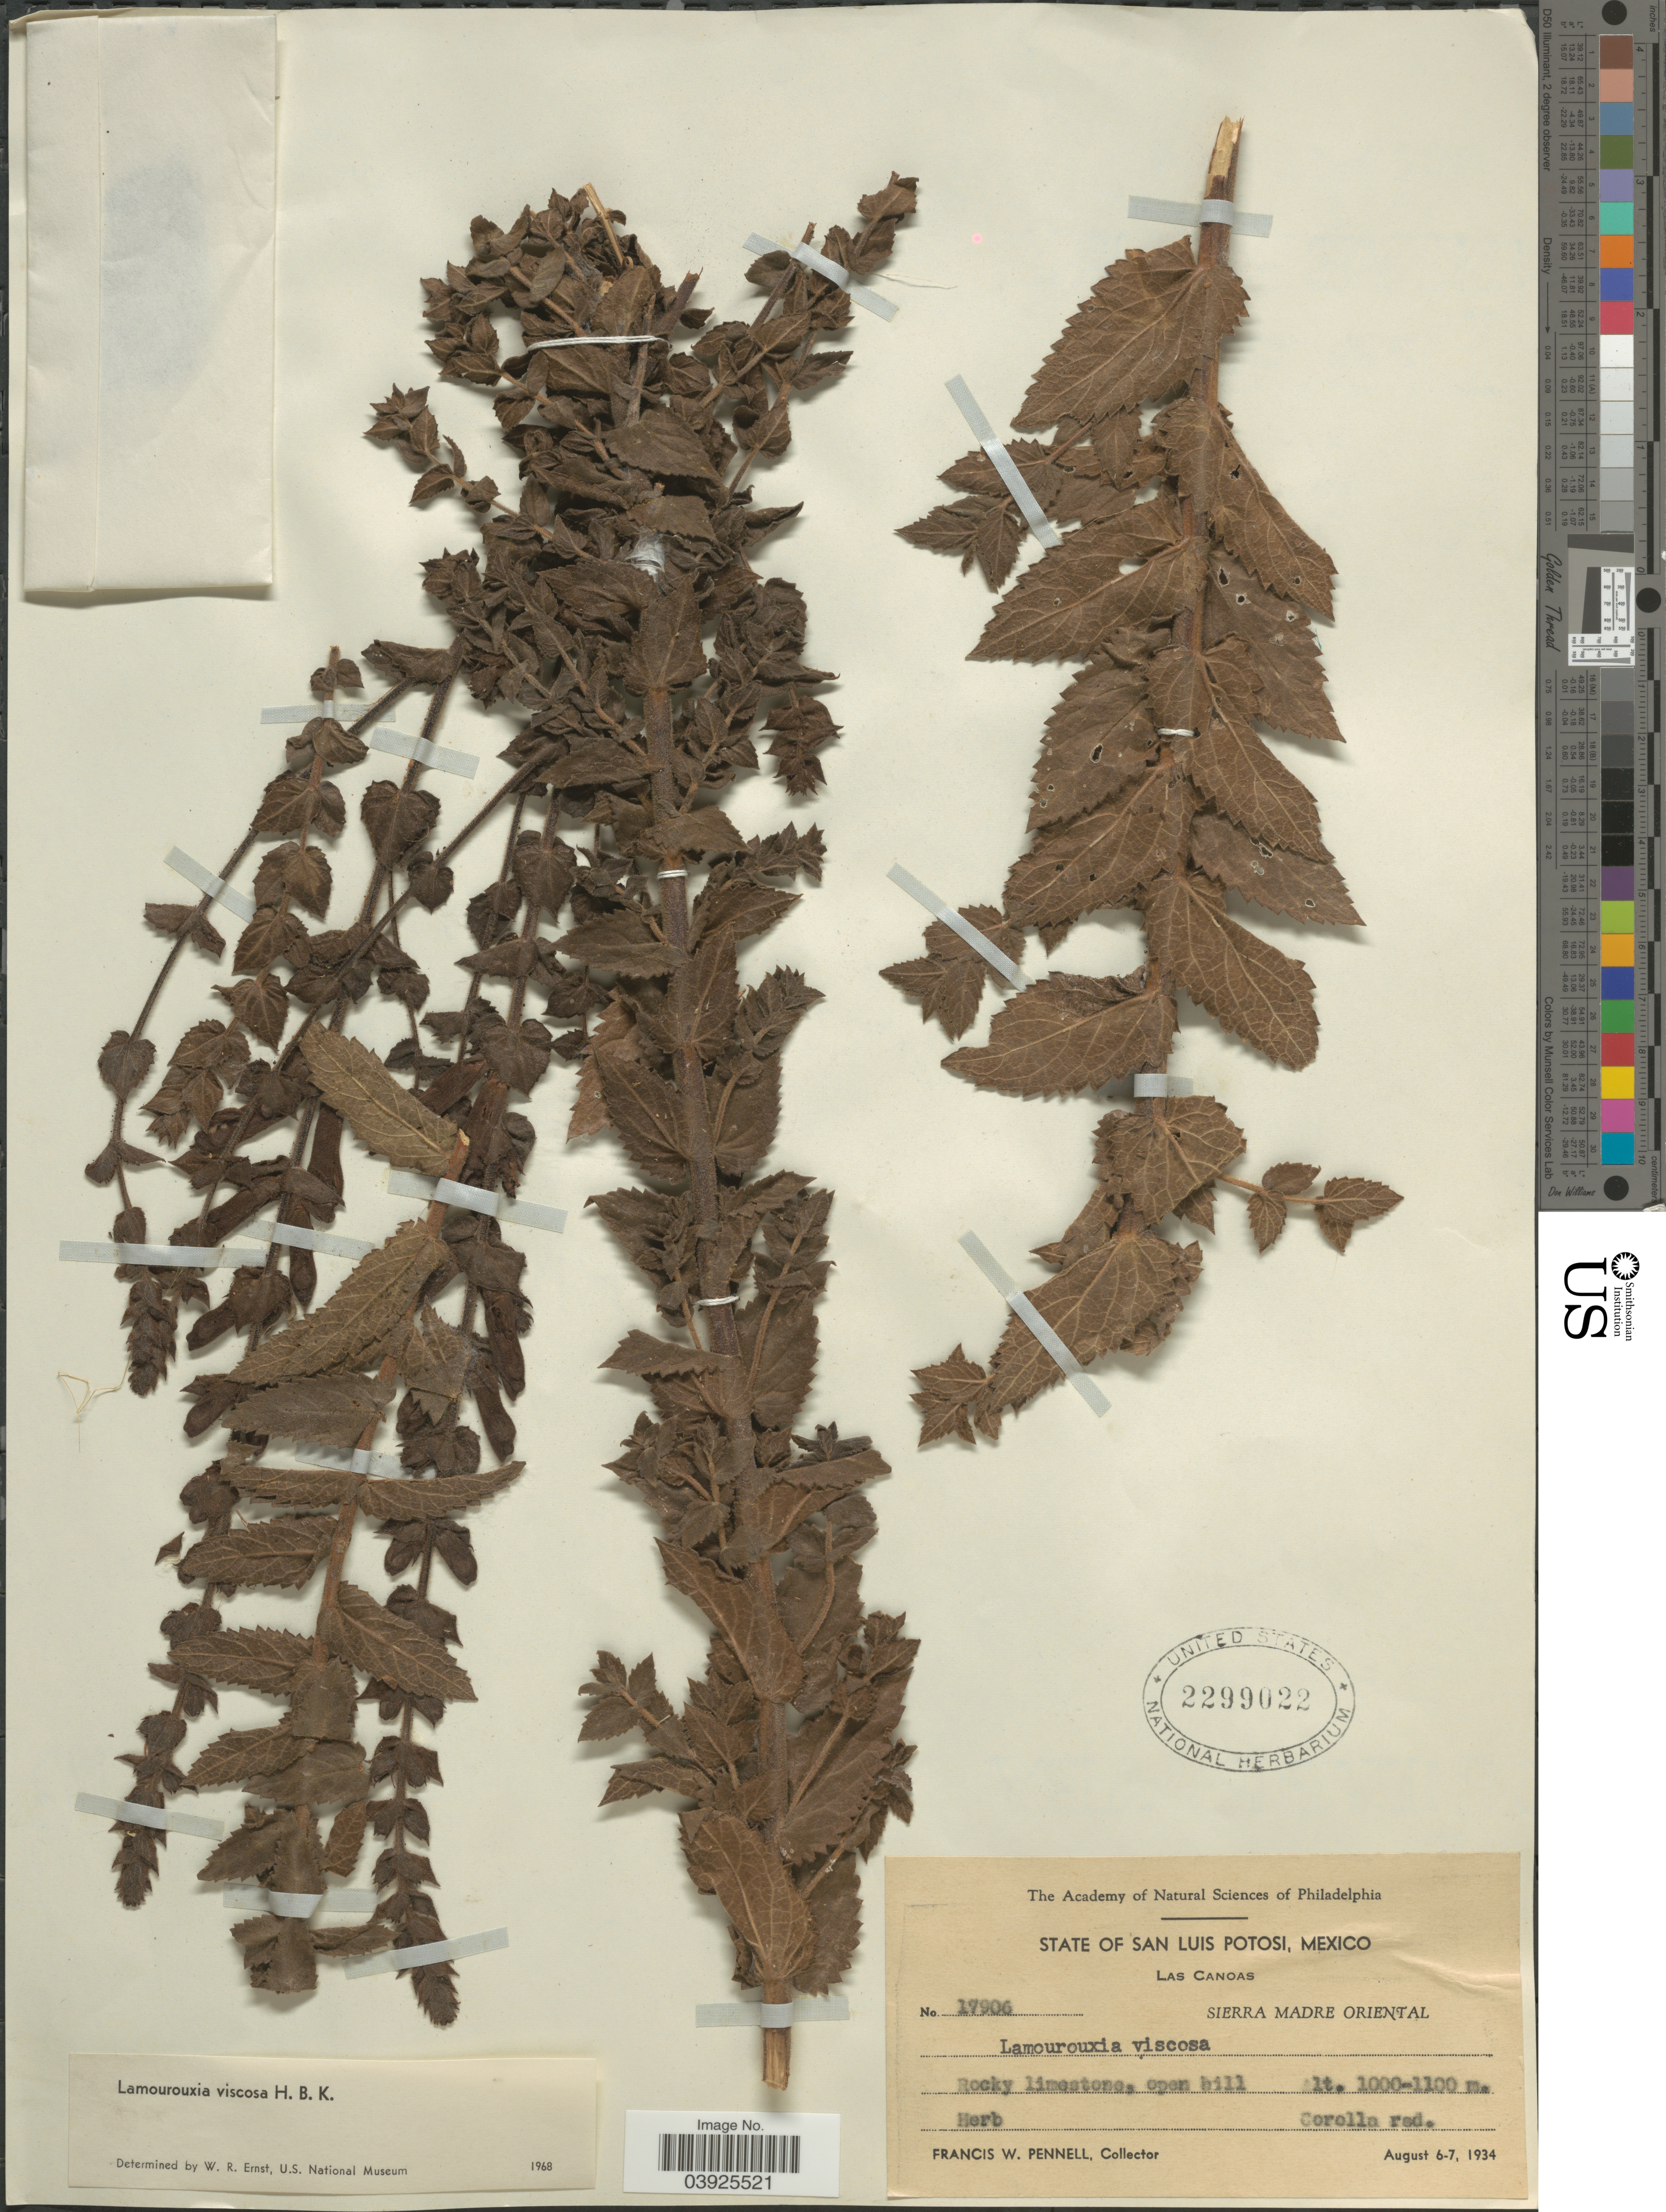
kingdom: Plantae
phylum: Tracheophyta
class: Magnoliopsida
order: Lamiales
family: Orobanchaceae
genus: Lamourouxia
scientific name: Lamourouxia viscosa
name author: Kunth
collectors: F. W. Pennell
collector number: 17906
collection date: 1934-08-06/1934-08-07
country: Mexico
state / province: San Luis Potosí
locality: Las Canoas. Sierra Madre Oriental.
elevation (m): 1000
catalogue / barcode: US 2299022